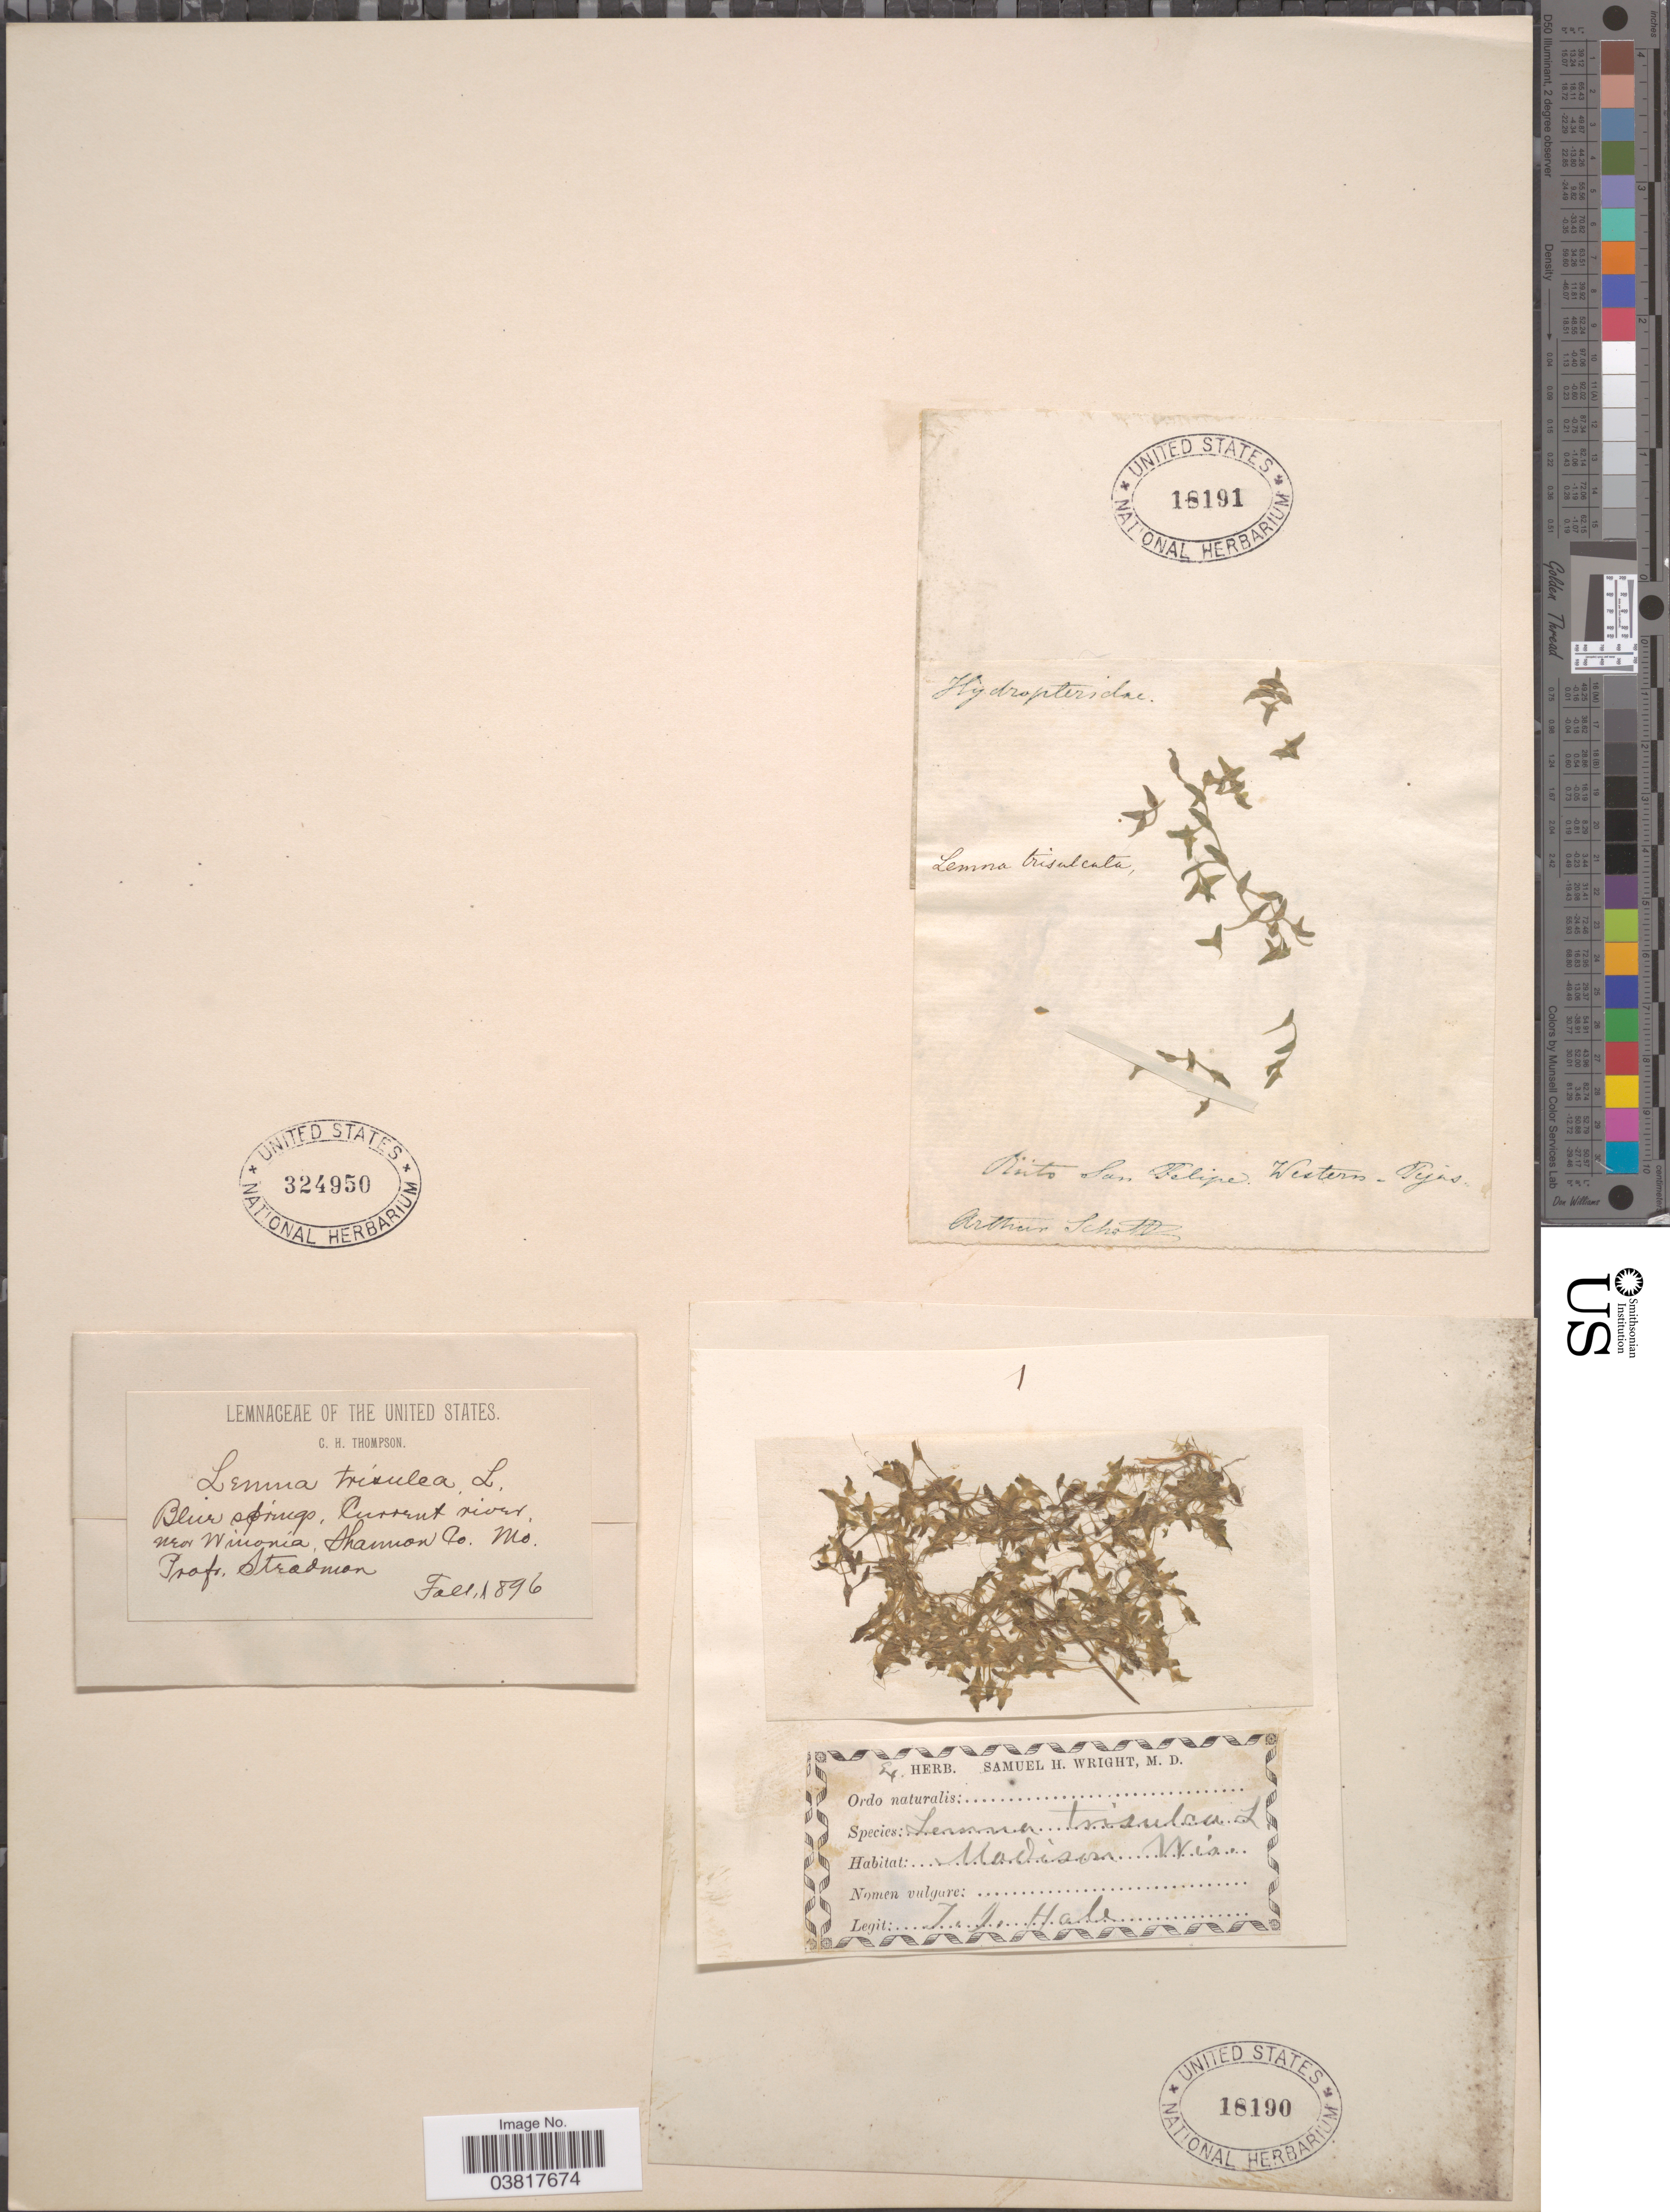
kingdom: Plantae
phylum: Tracheophyta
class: Liliopsida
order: Alismatales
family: Araceae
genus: Lemna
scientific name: Lemna trisulca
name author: L.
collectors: T. Hale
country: United States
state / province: Wisconsin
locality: Madison.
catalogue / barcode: US 18190-3